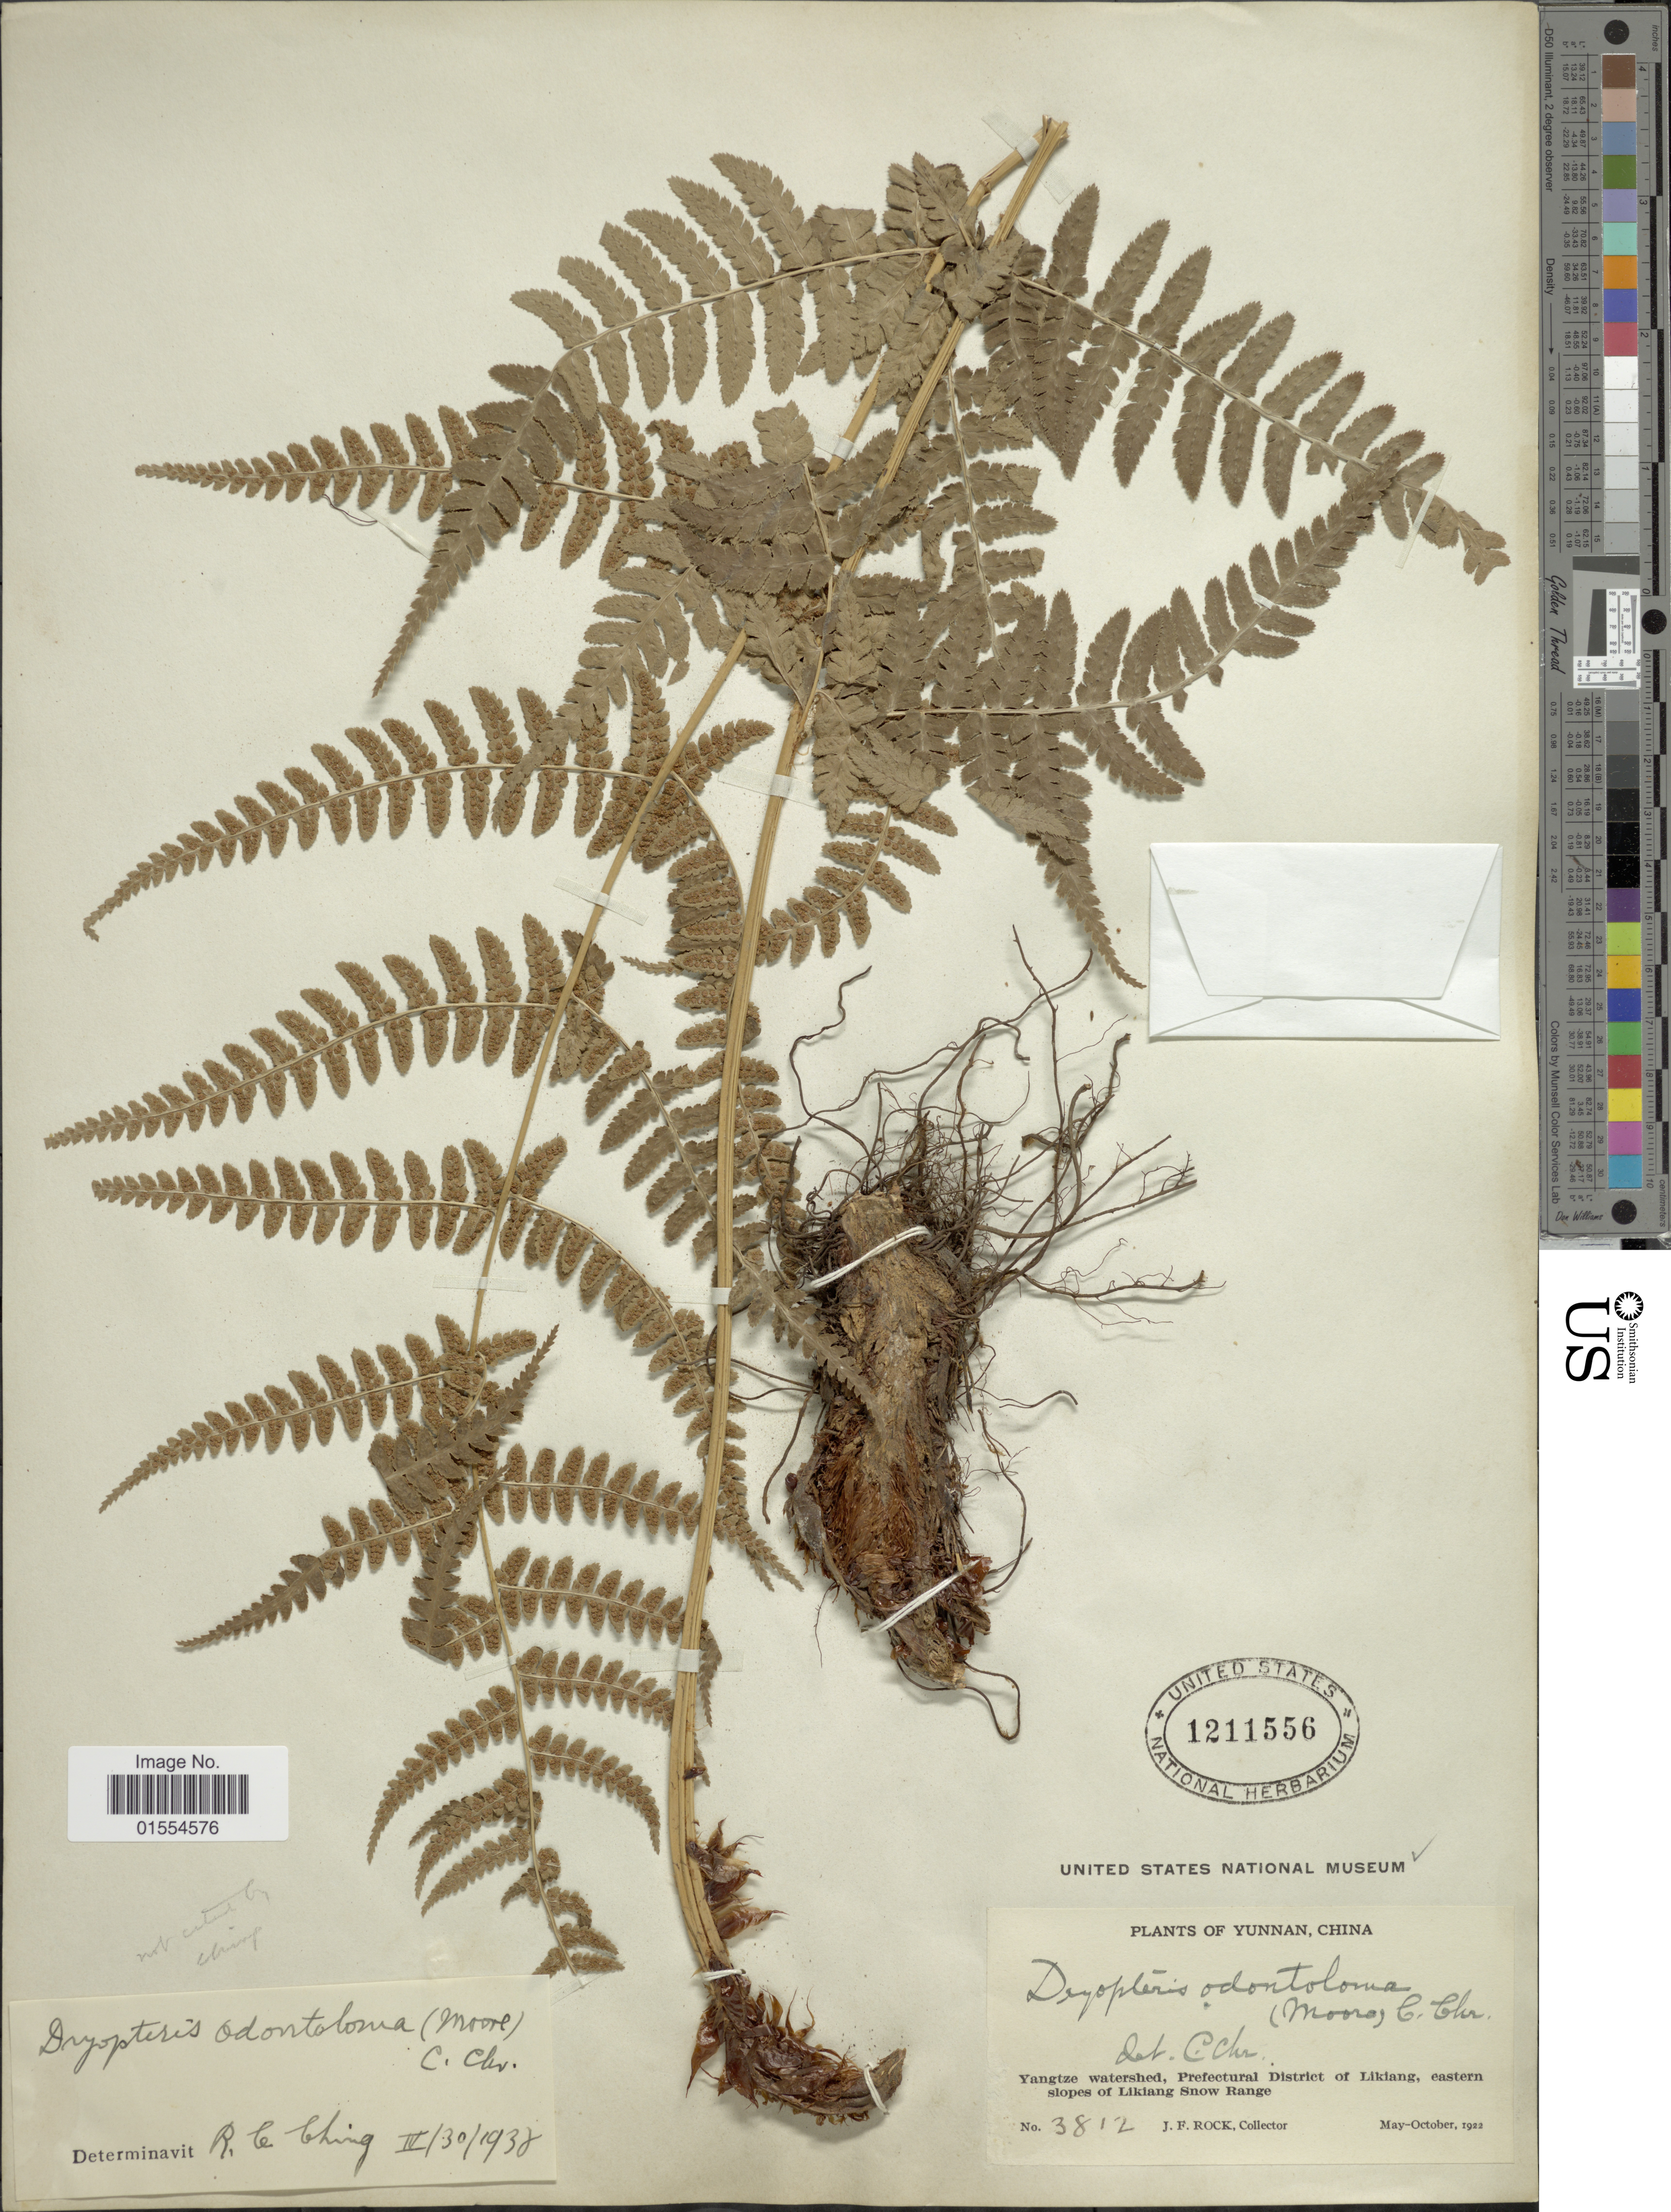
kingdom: Plantae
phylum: Tracheophyta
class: Polypodiopsida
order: Polypodiales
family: Dryopteridaceae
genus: Dryopteris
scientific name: Dryopteris odontoloma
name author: (Bedd.) C. Chr.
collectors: J. Rock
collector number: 3812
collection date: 1922-05/1922-10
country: China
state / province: Yunnan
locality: Yunnan, Yangtze watershed, Prefectural District of Likiang, eastern slopes of Likiang Snow Range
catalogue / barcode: US 1211556